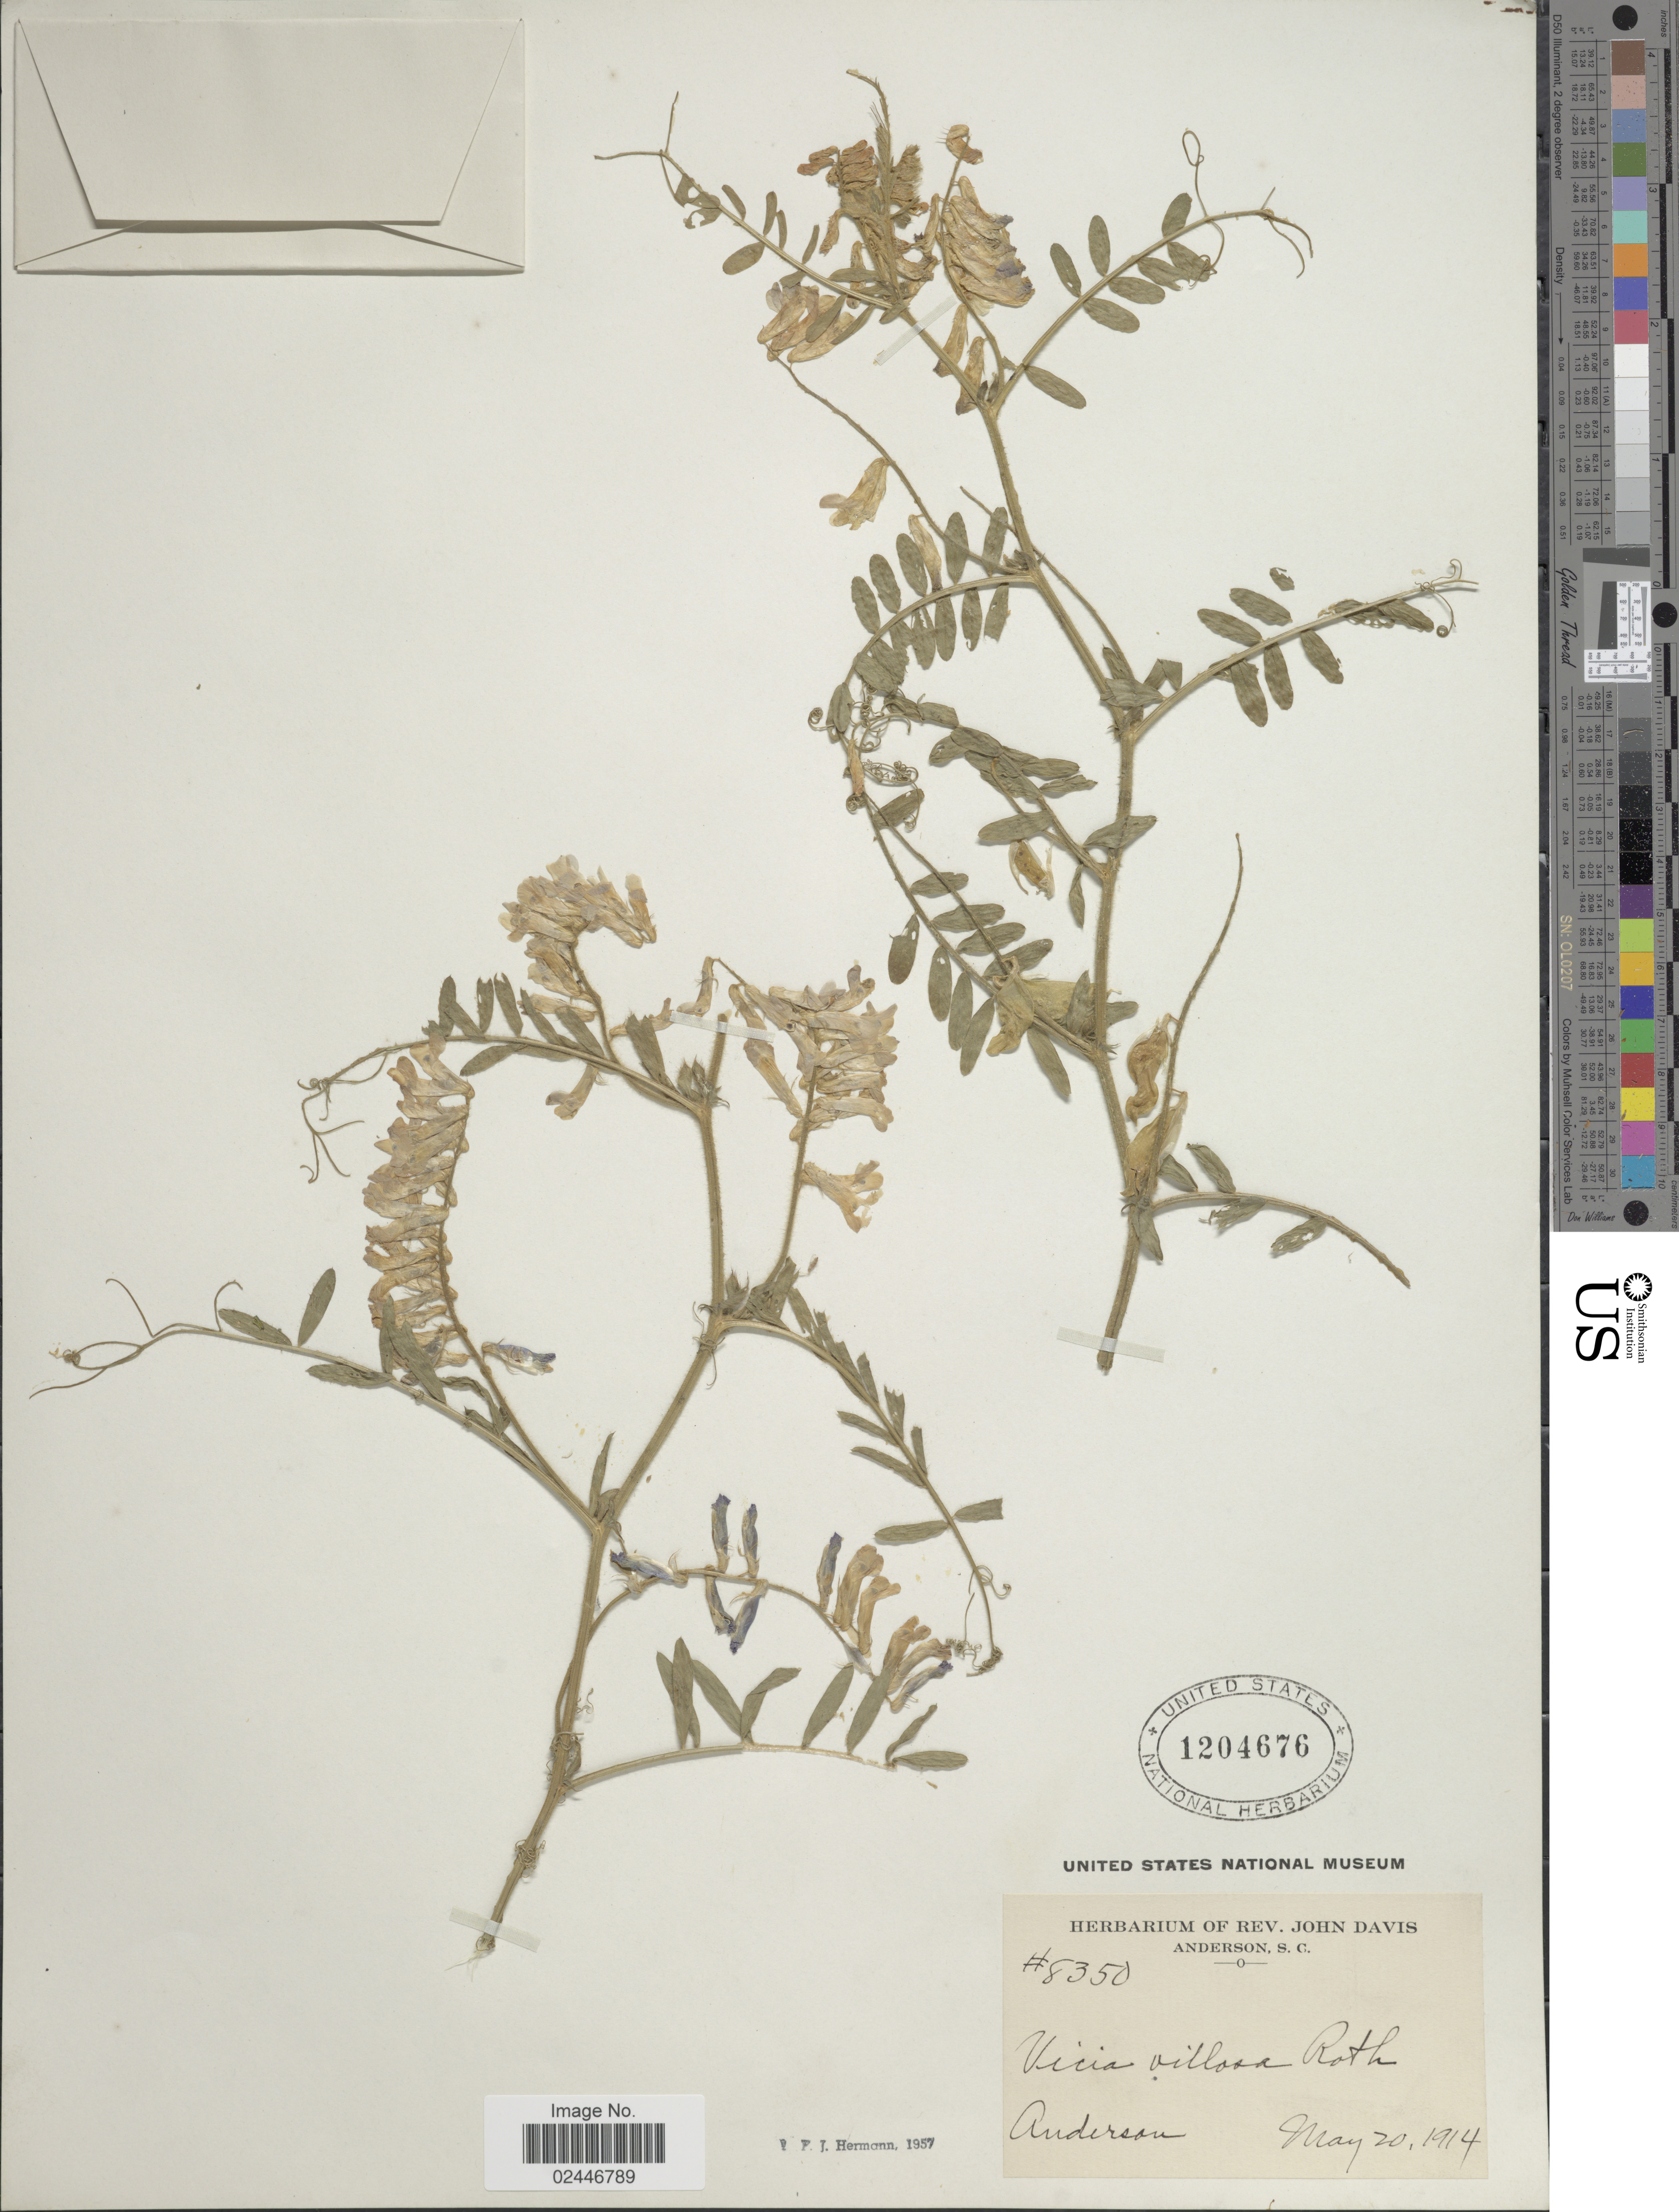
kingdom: Plantae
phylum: Tracheophyta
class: Magnoliopsida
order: Fabales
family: Fabaceae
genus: Vicia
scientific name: Vicia villosa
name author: Roth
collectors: ex herb. Rev. John Davis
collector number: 8350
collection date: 1914-05-20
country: United States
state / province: South Carolina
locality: Anderson.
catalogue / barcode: US 1204676